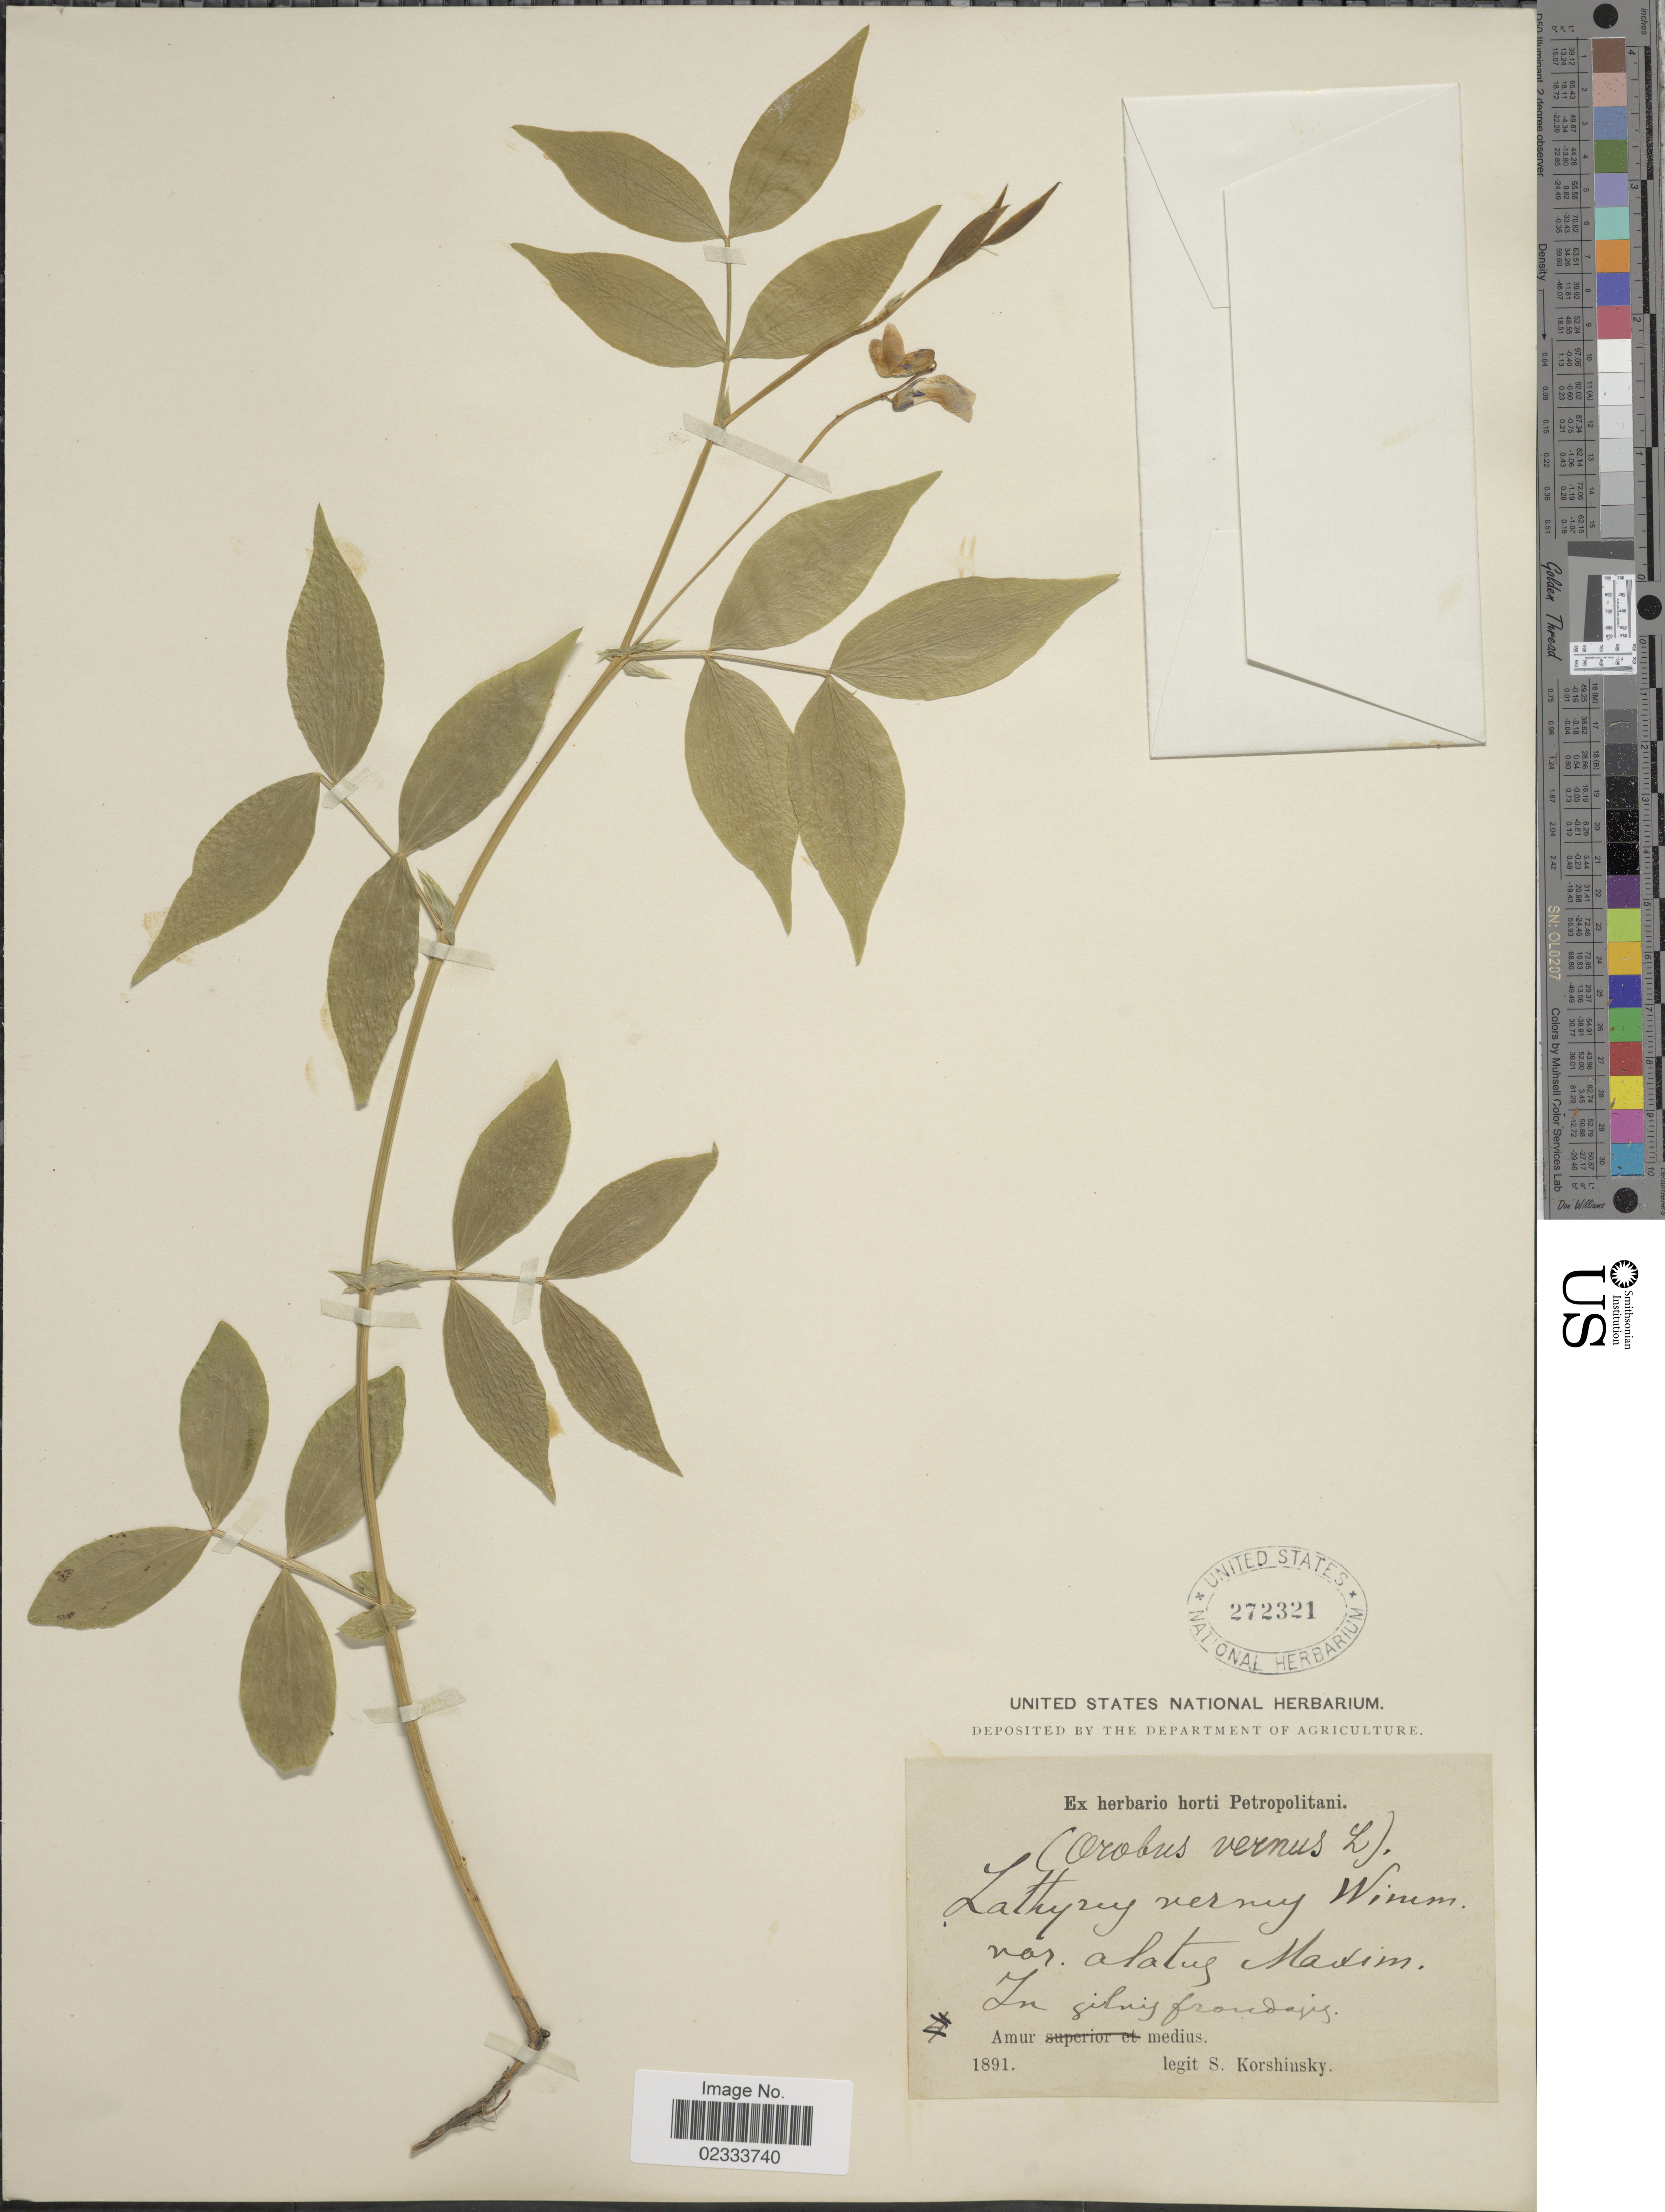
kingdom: Plantae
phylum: Tracheophyta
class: Magnoliopsida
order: Fabales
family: Fabaceae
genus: Lathyrus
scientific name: Lathyrus vernus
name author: (L.) Bernh.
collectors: S. I. Korshinsky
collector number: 4?*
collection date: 1891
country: Russian Federation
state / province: Amur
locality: Amur medius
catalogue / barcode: US 272321